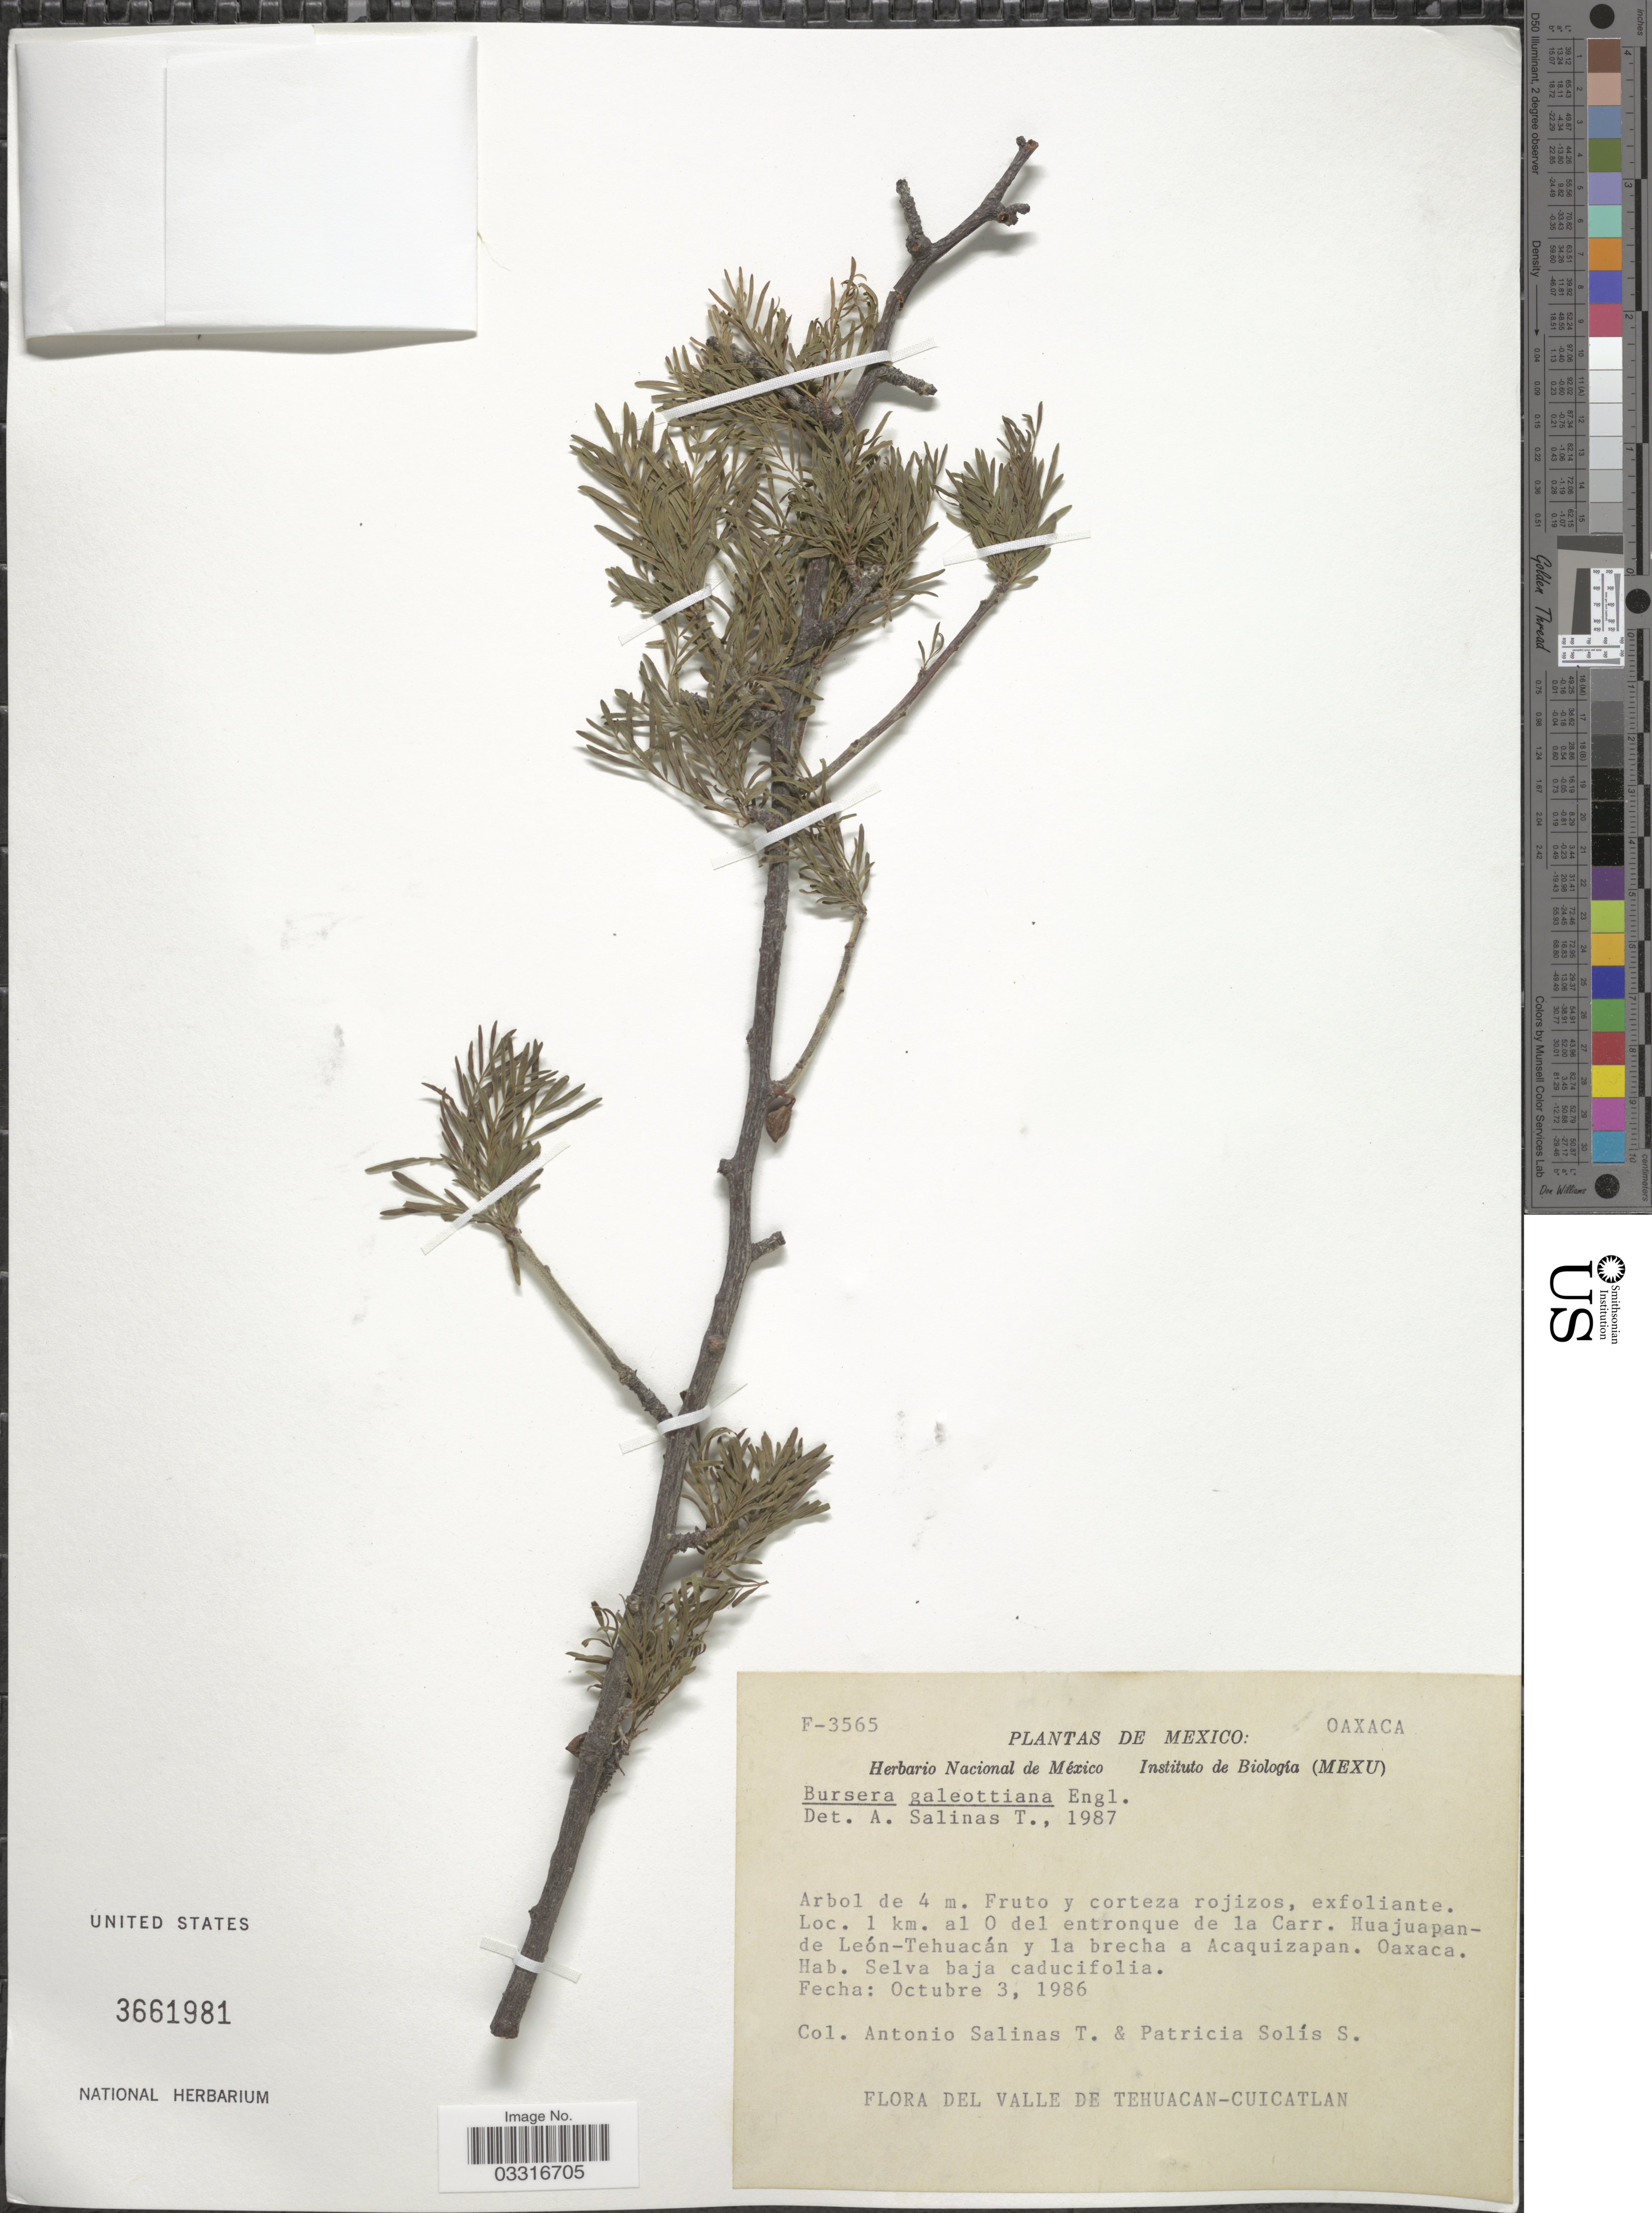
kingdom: Plantae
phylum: Tracheophyta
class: Magnoliopsida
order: Sapindales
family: Burseraceae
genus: Bursera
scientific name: Bursera galeottiana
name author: Engl.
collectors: A. Salinas T. & P. Solis S.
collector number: F-3565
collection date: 1986-10-03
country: Mexico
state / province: Oaxaca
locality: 1 km. al O del entronque de la Carr. Huajuapande León-Tehuacán y la brecha a Acaquizapan.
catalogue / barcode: US 3661981